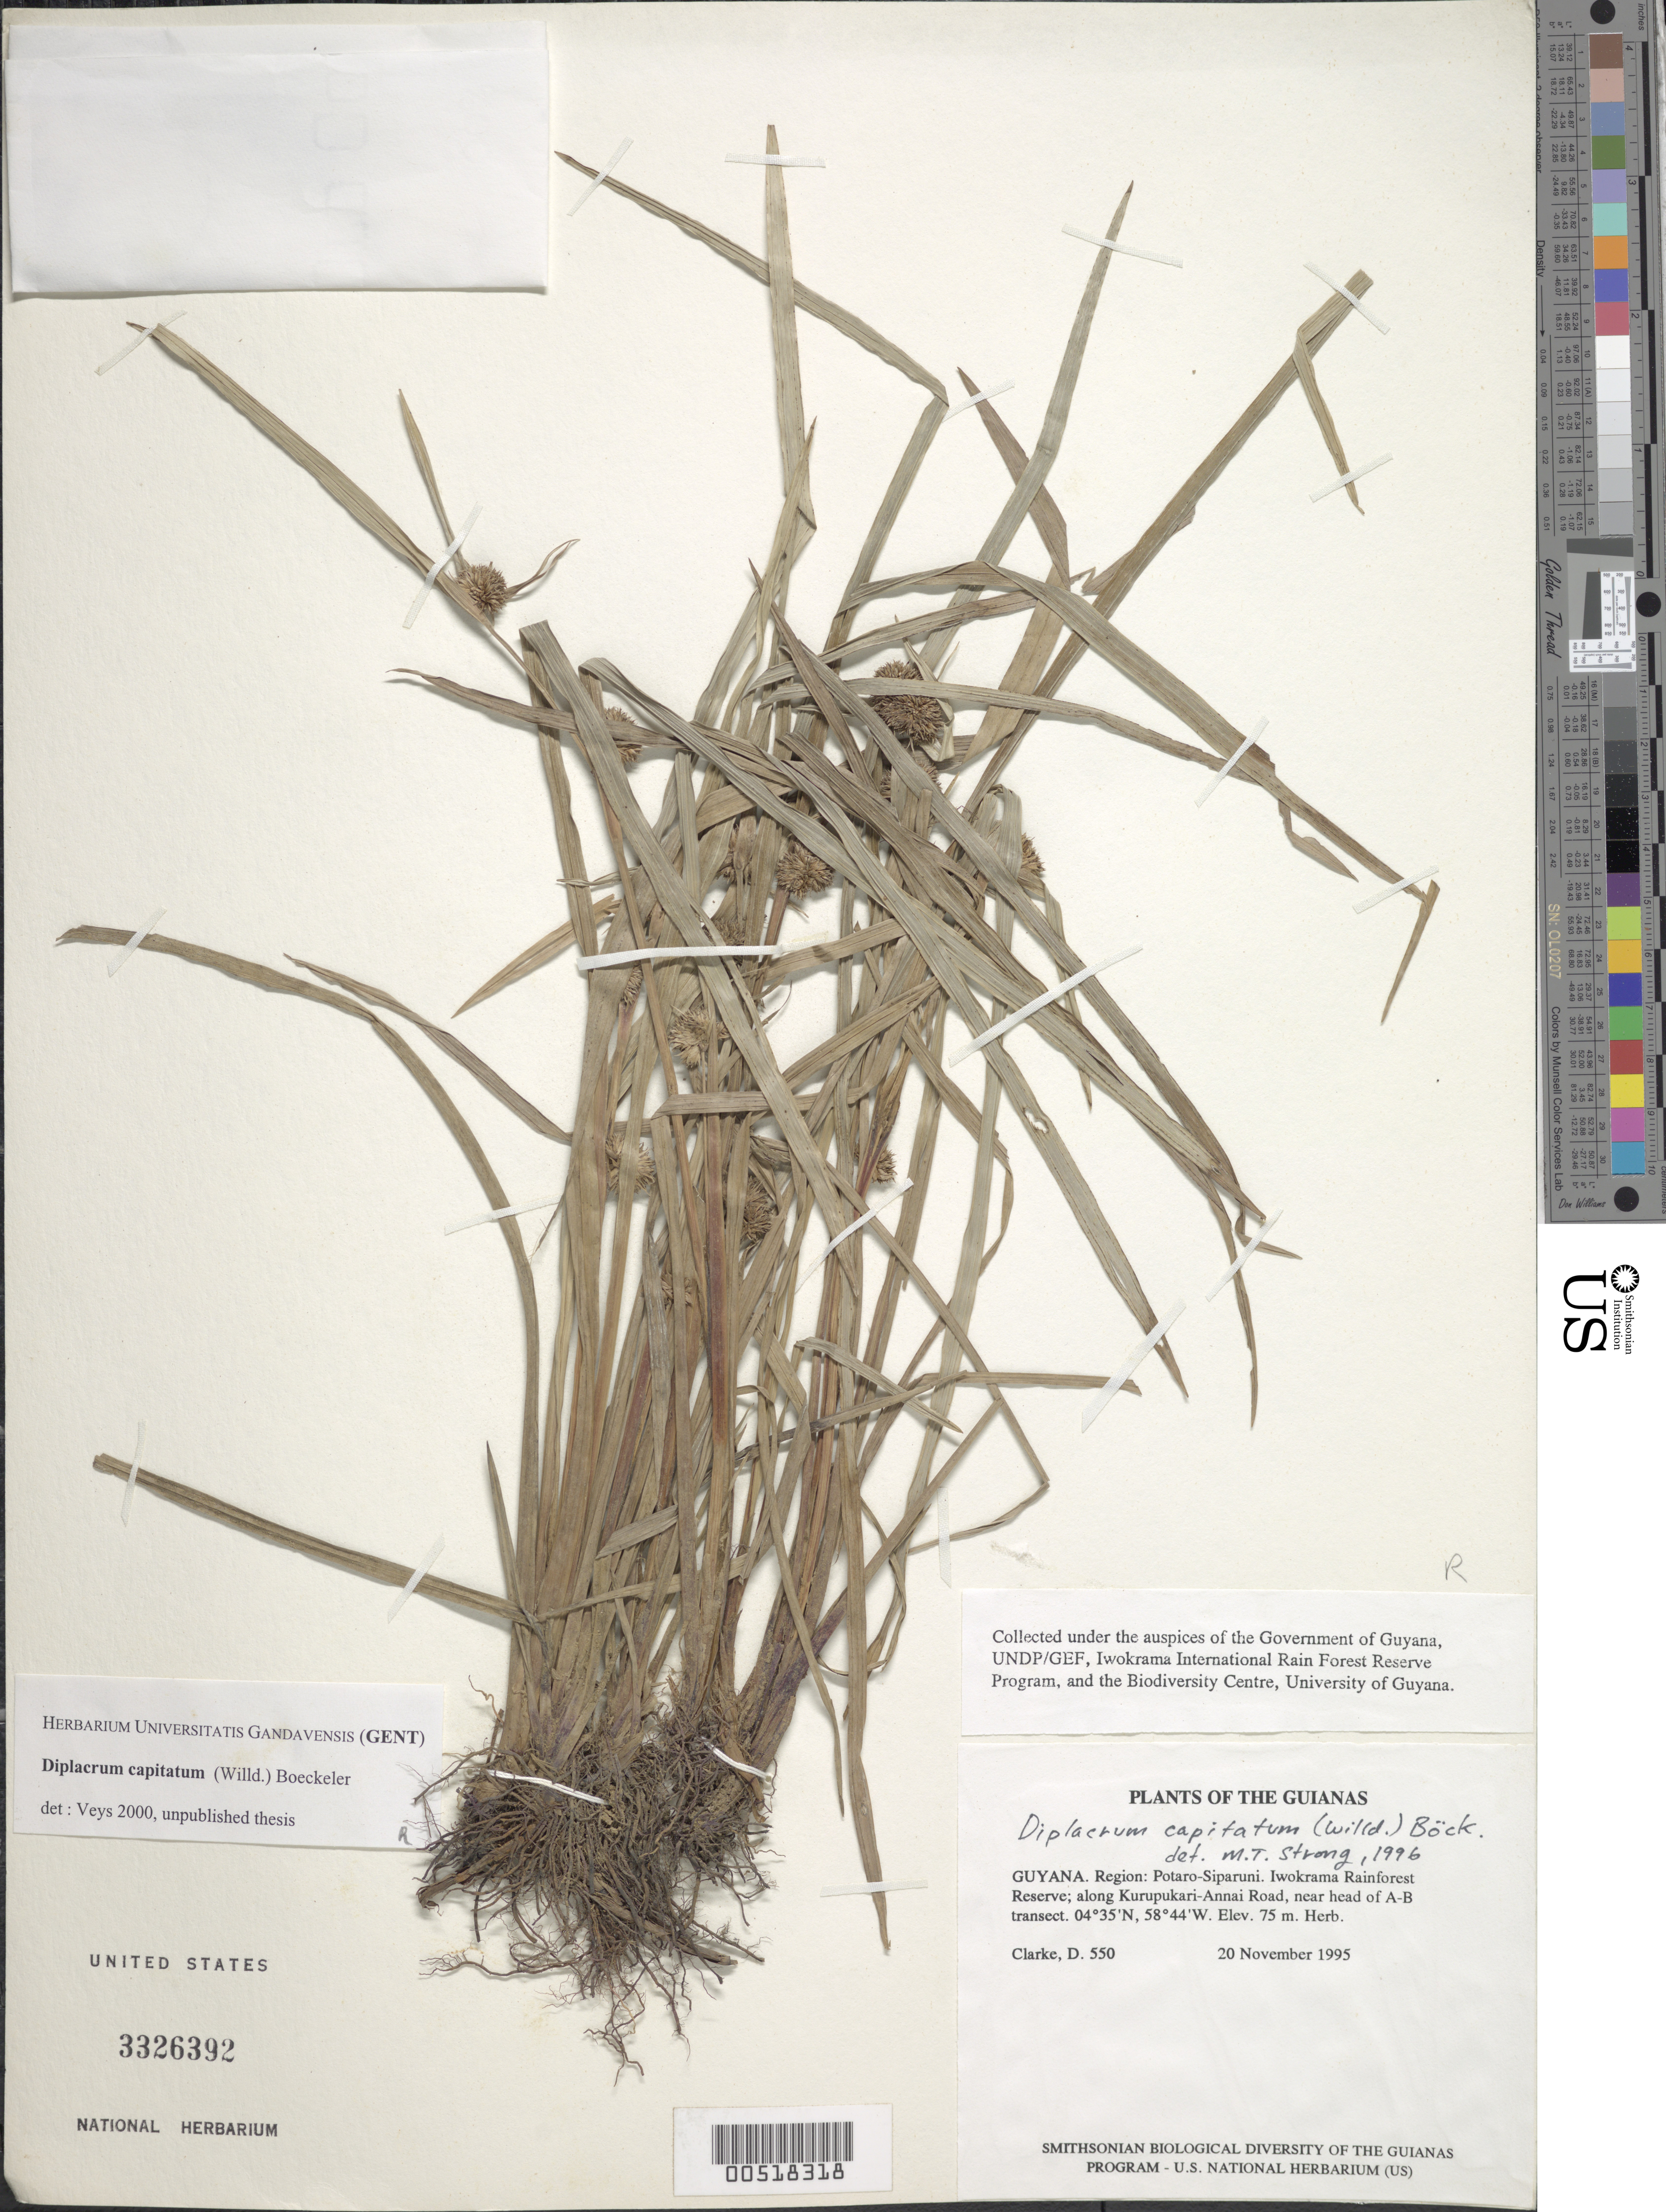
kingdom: Plantae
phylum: Tracheophyta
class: Liliopsida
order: Poales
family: Cyperaceae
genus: Diplacrum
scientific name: Diplacrum capitatum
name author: (Willd.) Boeckeler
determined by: Strong, M. T., (US), Smithsonian Institution - National Museum of Natural History (UNITED STATES)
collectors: H. D. Clarke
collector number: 550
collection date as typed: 20 November 1995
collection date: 1995-11-20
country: Guyana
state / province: Potaro-Siparuni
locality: Iwokrama Rainforest Reserve; along Kurupukari-Annai Road, near head of A-B transect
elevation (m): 75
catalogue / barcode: US 3326392